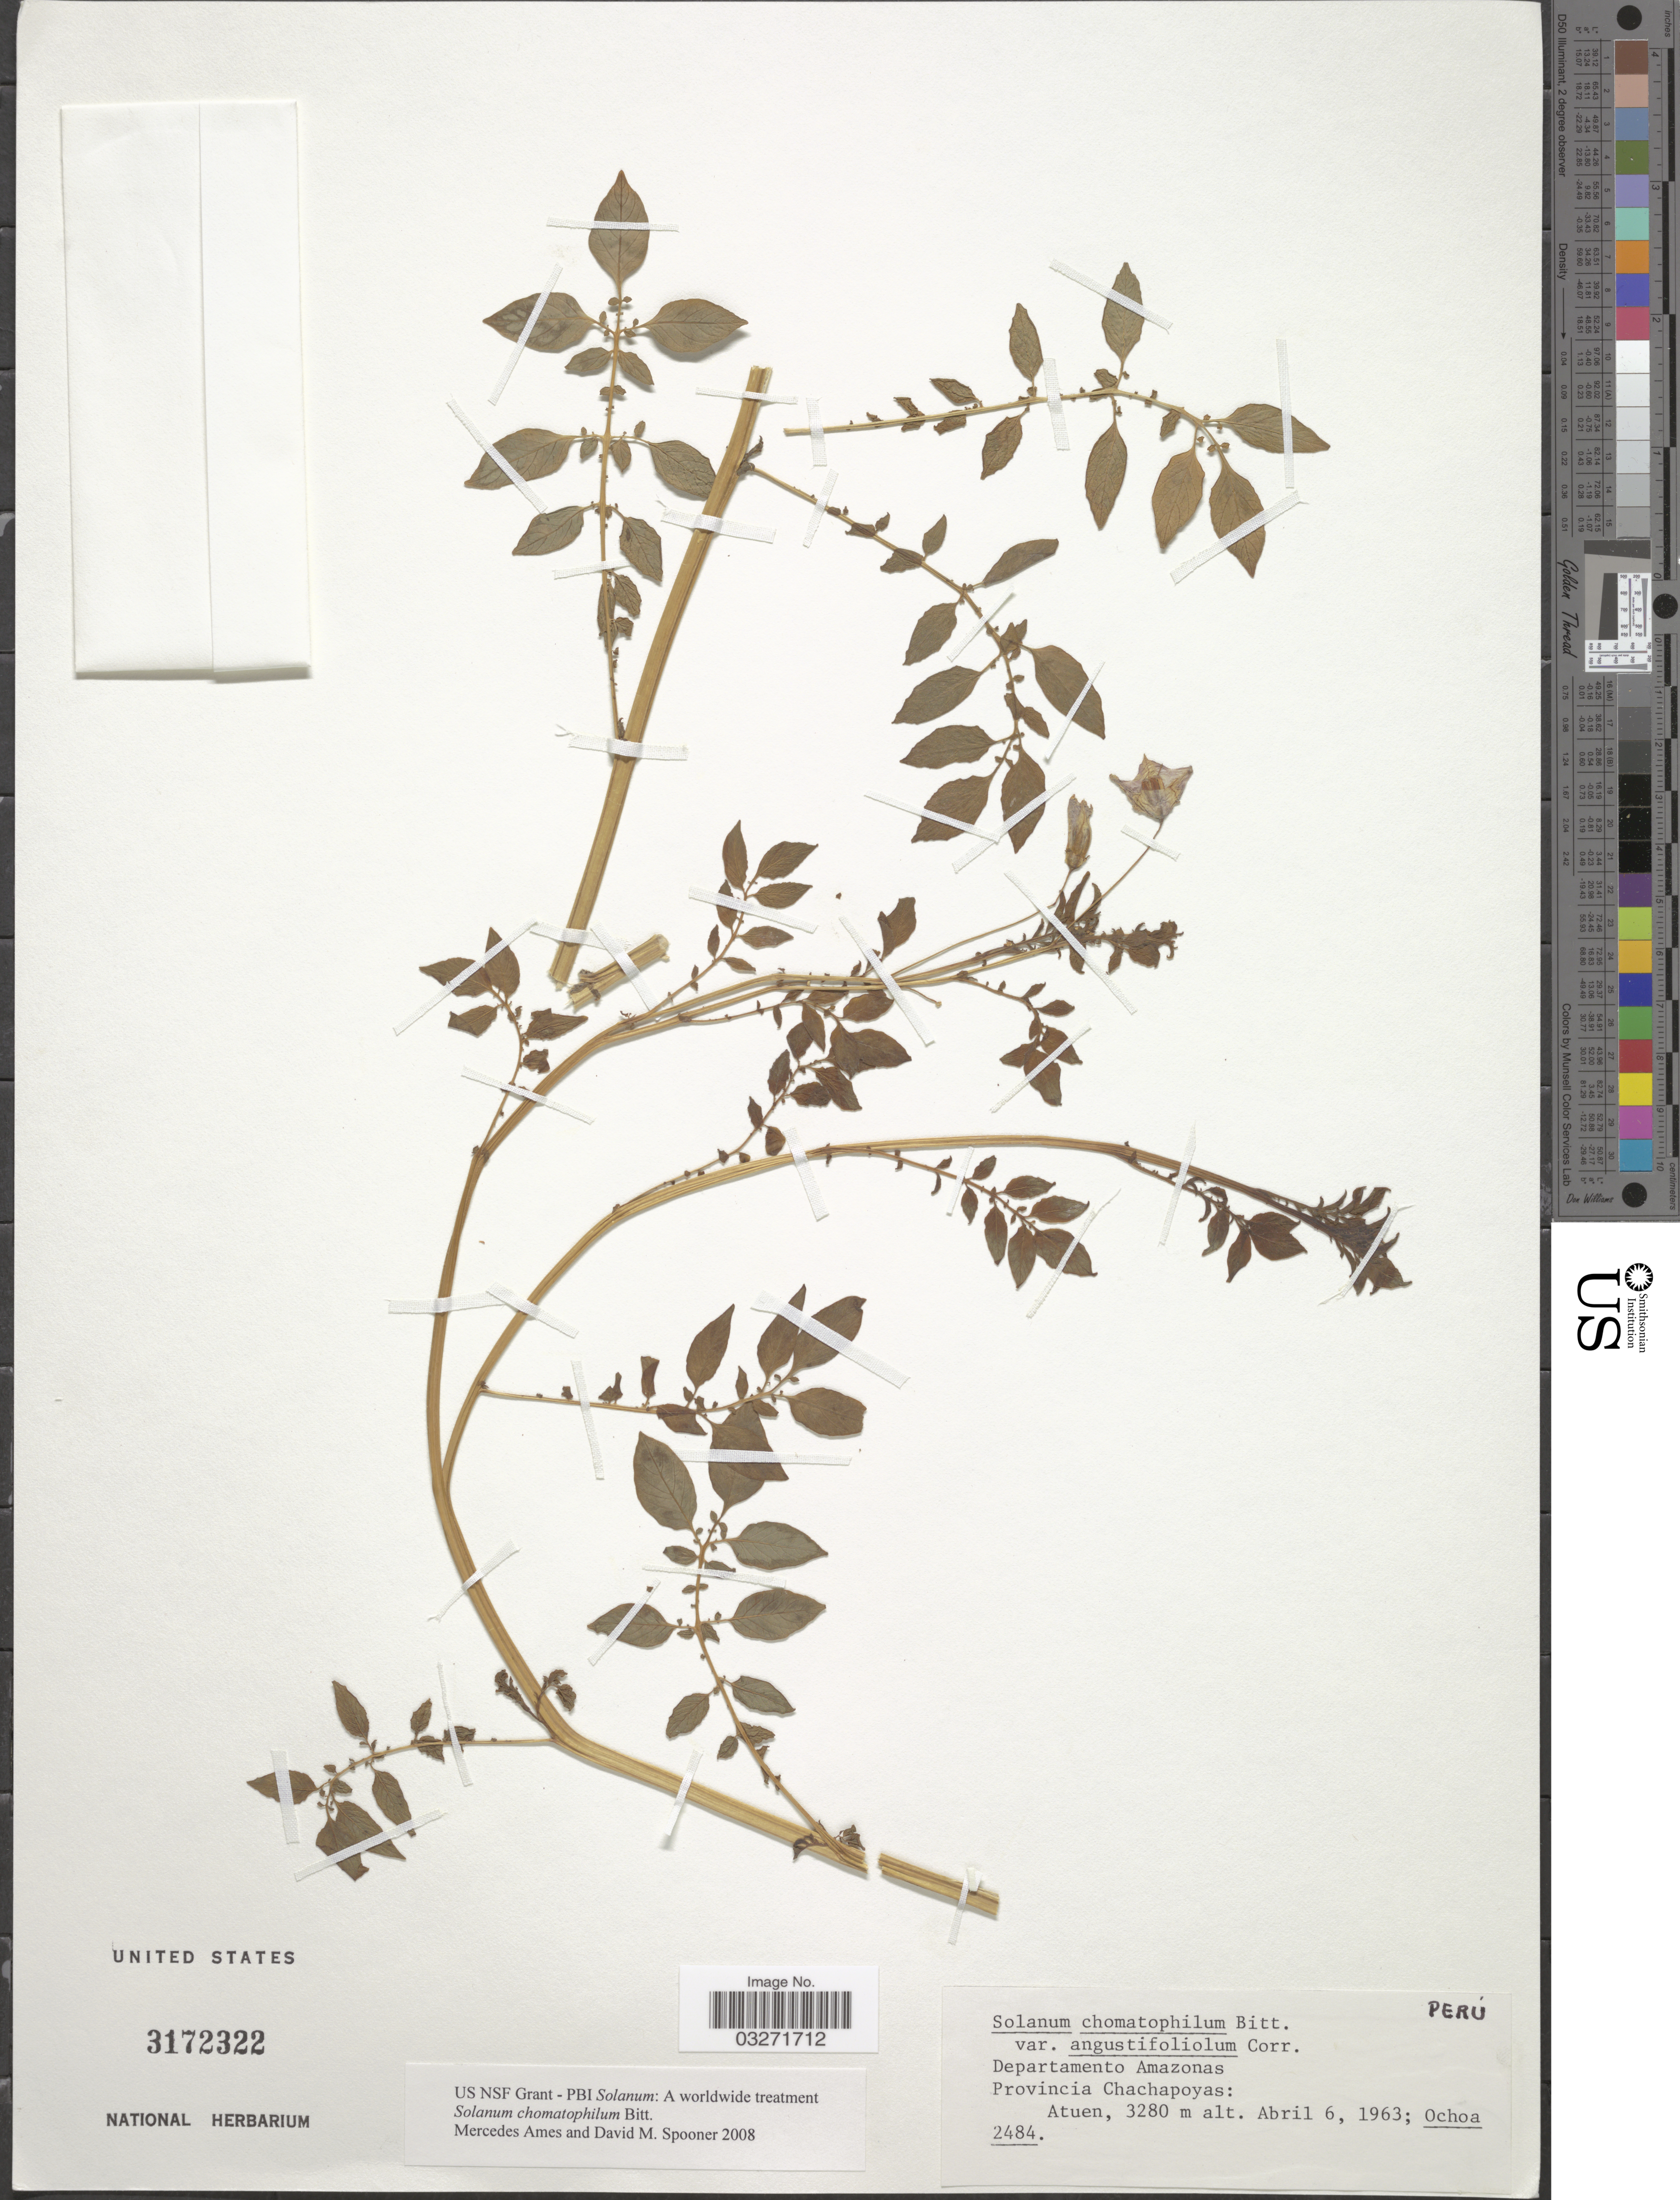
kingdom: Plantae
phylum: Tracheophyta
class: Magnoliopsida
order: Solanales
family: Solanaceae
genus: Solanum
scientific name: Solanum chomatophilum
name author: Bitter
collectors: -. Ochoa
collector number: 2484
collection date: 1963-04-06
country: Peru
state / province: Amazonas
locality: Departamento Amazonas. Provincia Chachapoyas: Atuen.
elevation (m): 3280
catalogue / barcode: US 3172322